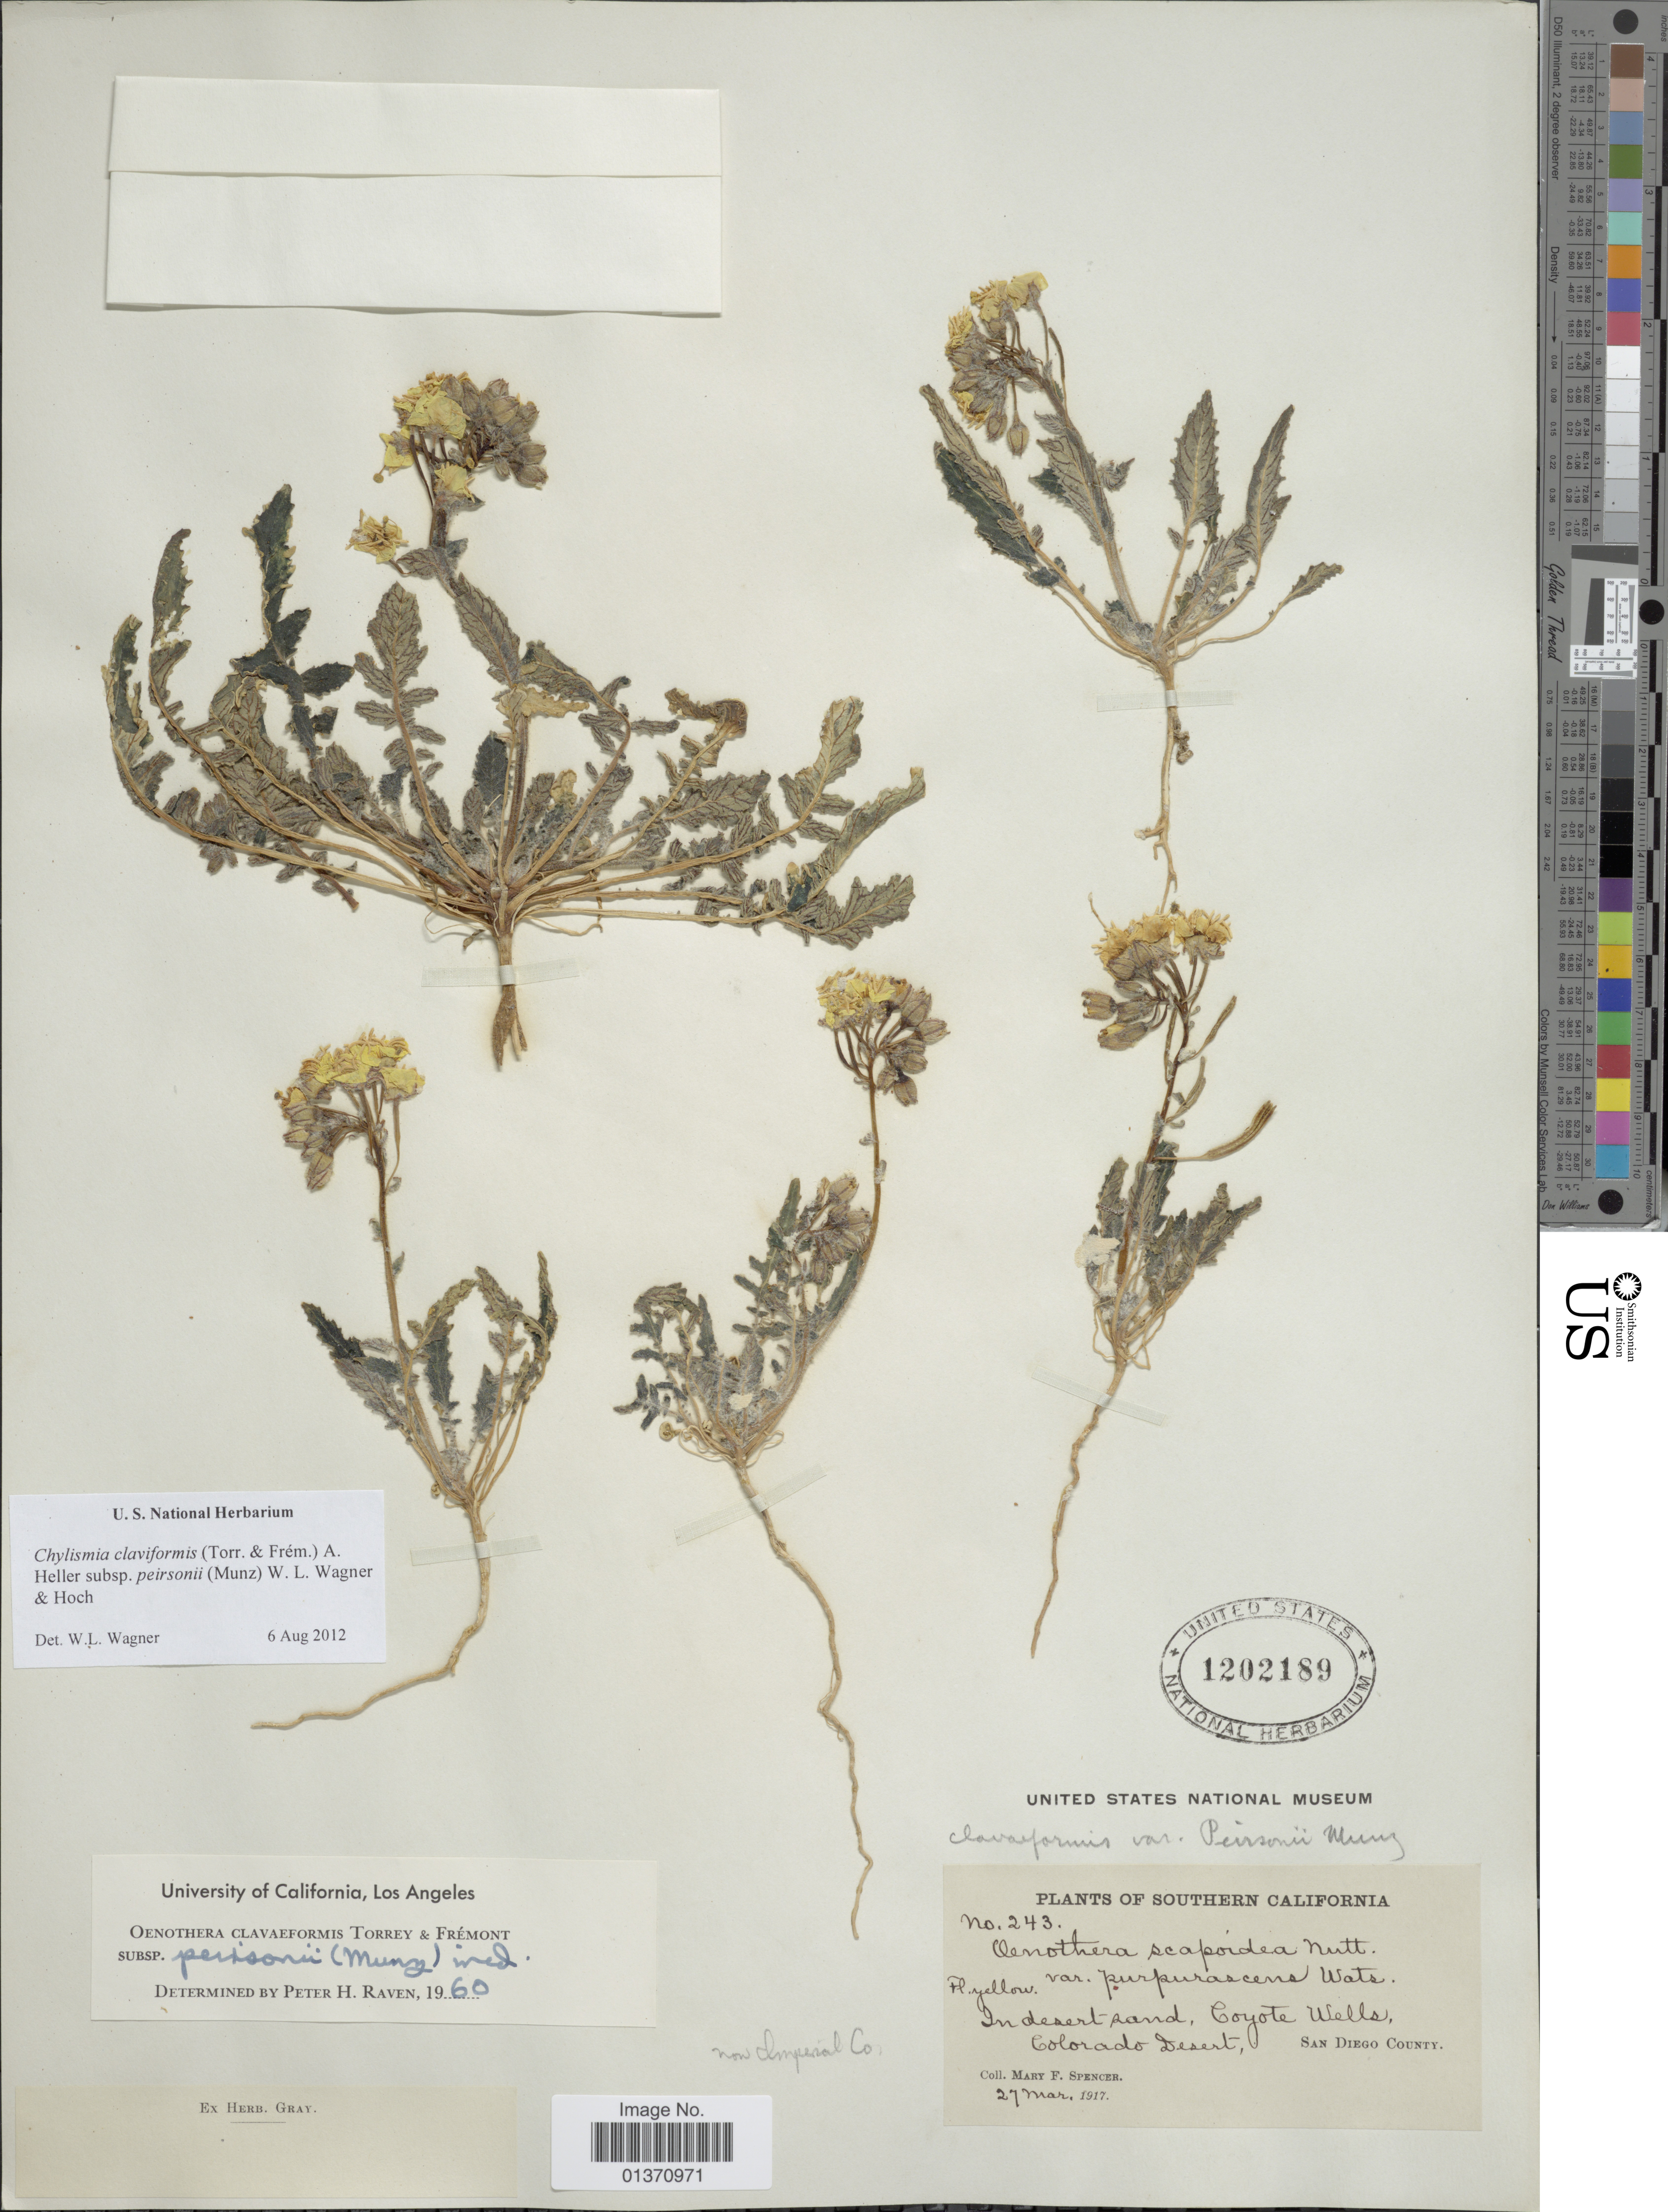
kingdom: Plantae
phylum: Tracheophyta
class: Magnoliopsida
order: Myrtales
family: Onagraceae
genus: Chylismia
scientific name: Chylismia claviformis subsp. peirsonii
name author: (Munz) W.L. Wagner & Hoch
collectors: M. Spencer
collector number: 243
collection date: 1917-03-27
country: United States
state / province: California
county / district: San Diego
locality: Southern California, in desert sand, Coyote Wells, Colorado Desert, San Diego County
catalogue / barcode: US 1202189